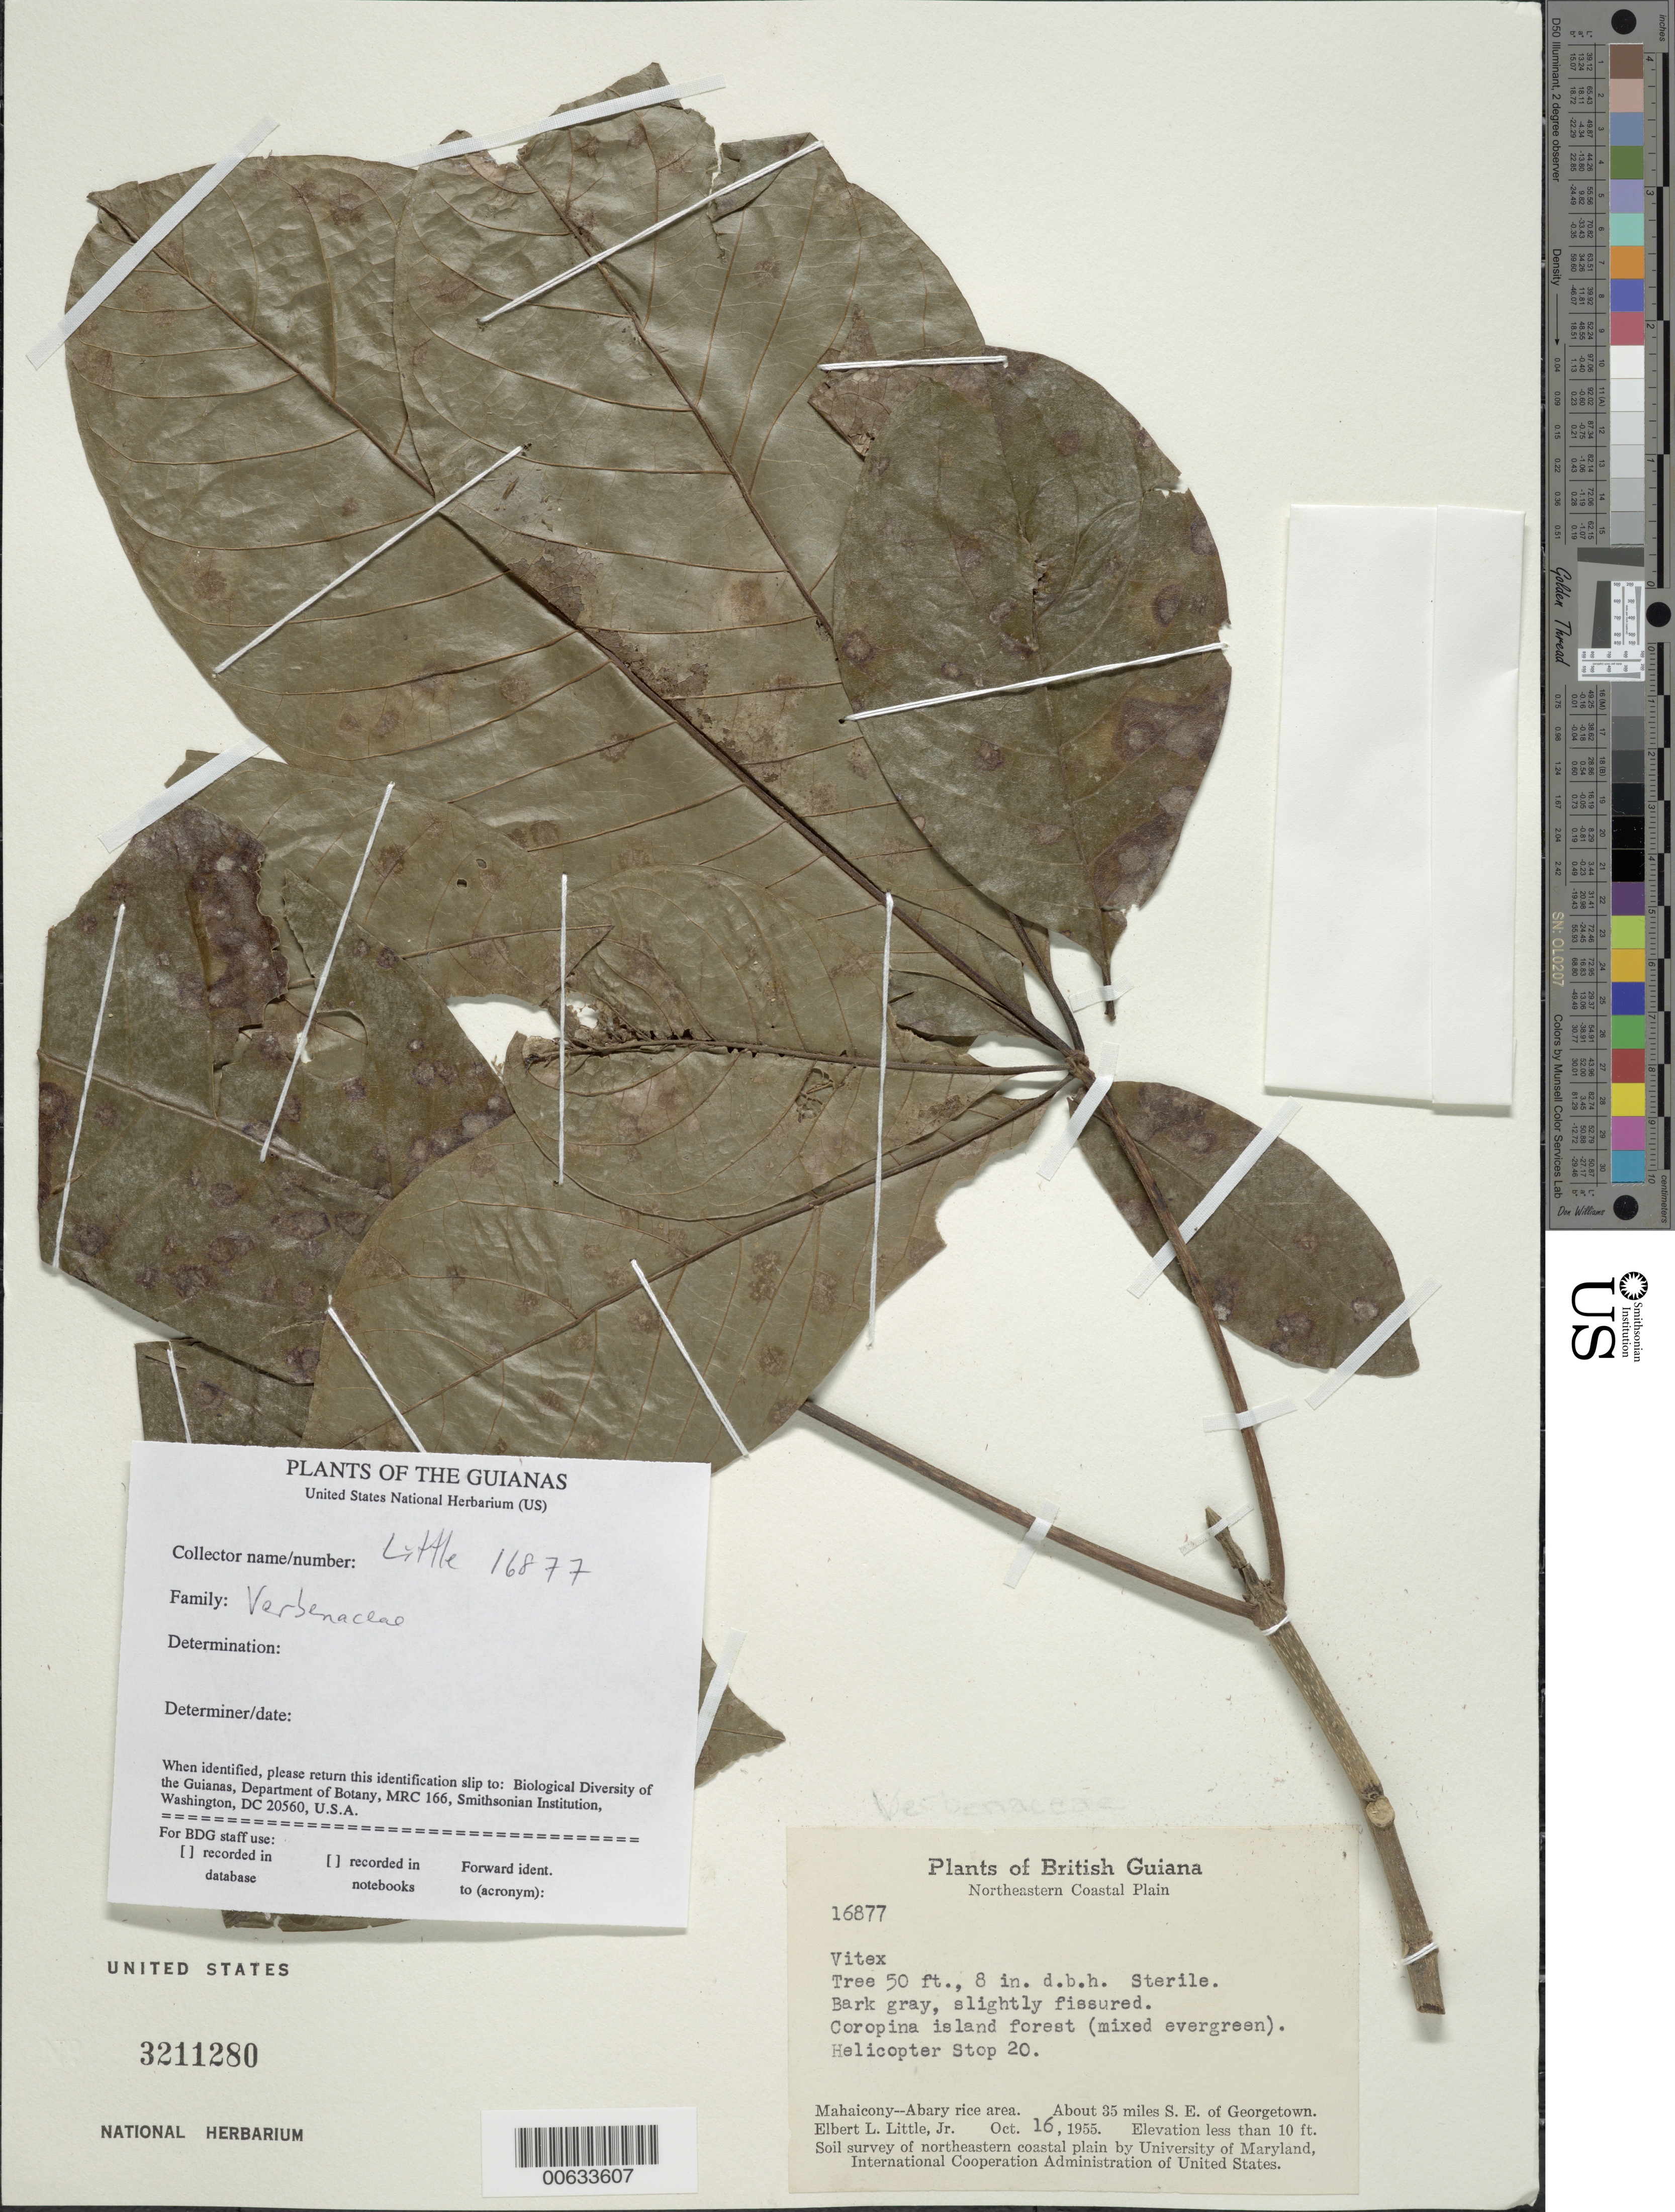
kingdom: Plantae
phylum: Tracheophyta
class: Magnoliopsida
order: Lamiales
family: Lamiaceae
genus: Vitex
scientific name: Vitex sp.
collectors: E. L. Little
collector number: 16877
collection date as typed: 16-Oct-55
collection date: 1955-10-16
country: Guyana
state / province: Mahaica-Berbice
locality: Mahaicony-Abary rice area, E bank Demerara R., about 35 mi. SE of Georgetown, Helicopter Stop 20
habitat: Coropina island forest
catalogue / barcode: US 3211280